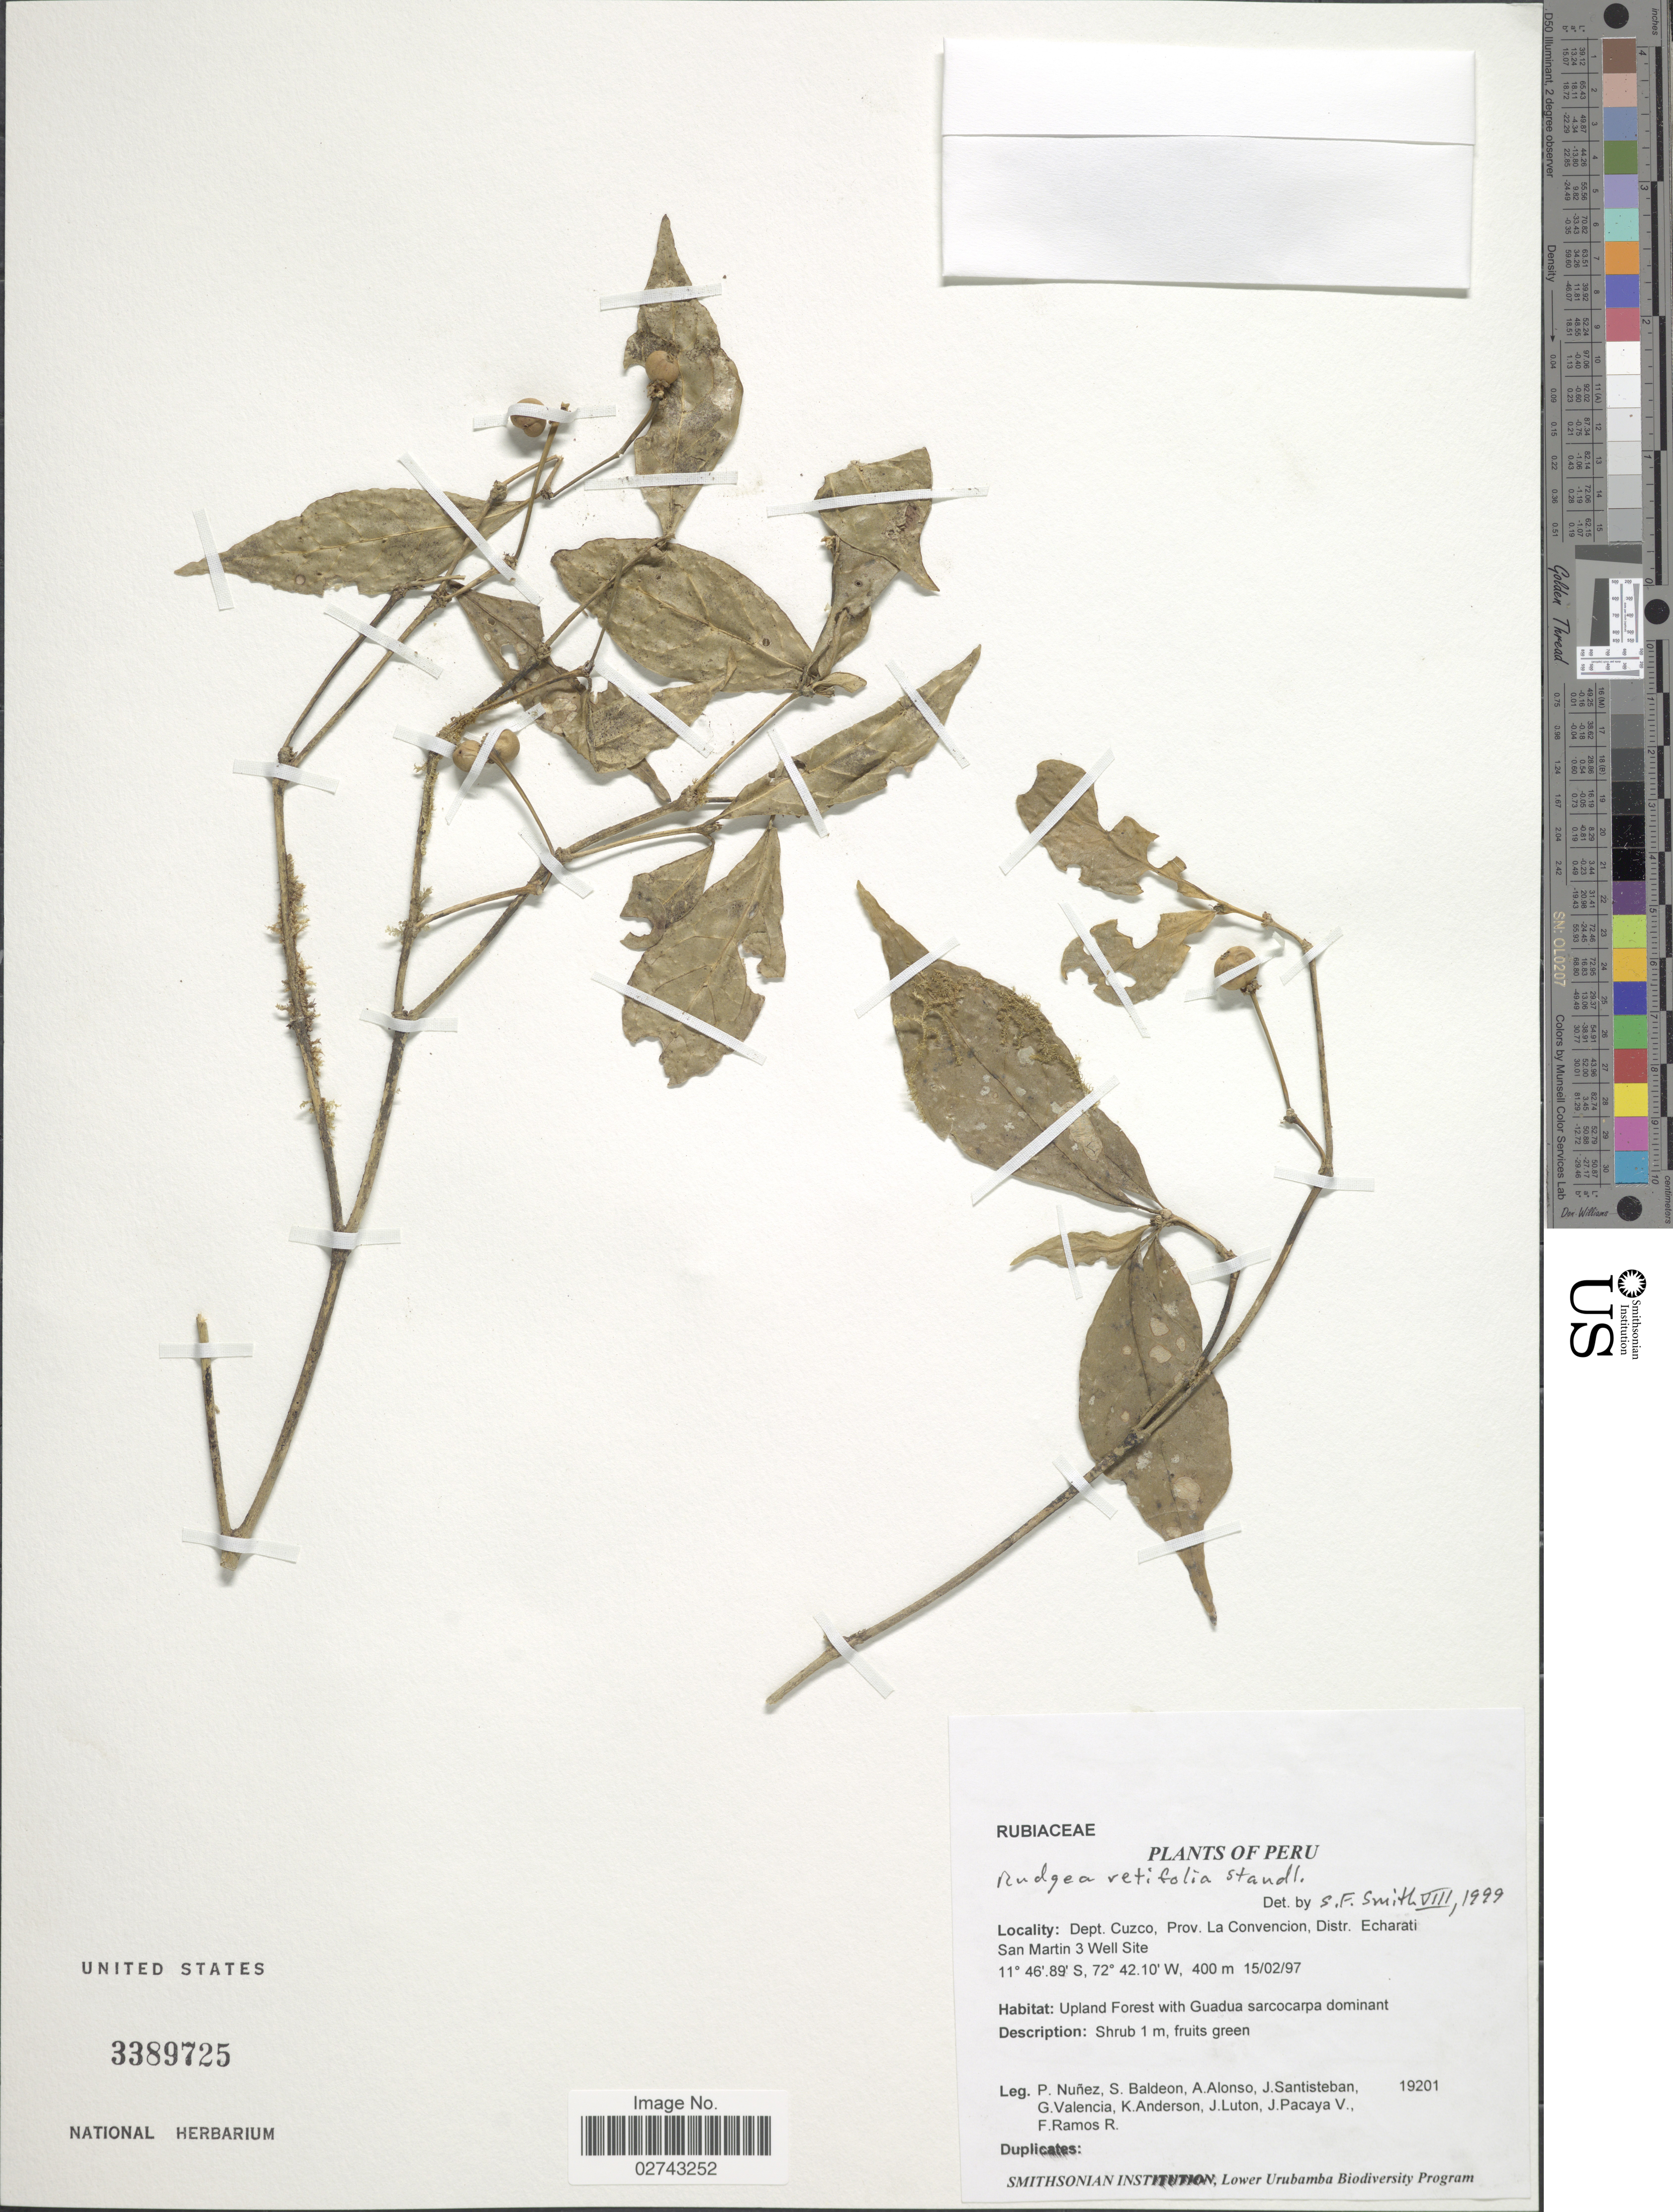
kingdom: Plantae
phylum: Tracheophyta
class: Magnoliopsida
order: Gentianales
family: Rubiaceae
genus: Rudgea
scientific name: Rudgea retifolia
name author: Standl.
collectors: P. Nuñez V., S. Baldeon, A. Alonso, J. Santisteban & et al.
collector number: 19201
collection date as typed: Transcribed d/m/y: 15/2/97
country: Peru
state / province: Cusco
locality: Prov. La Convencion, Distr. Echarati San Martin 3 Well Site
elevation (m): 400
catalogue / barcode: US 3389725